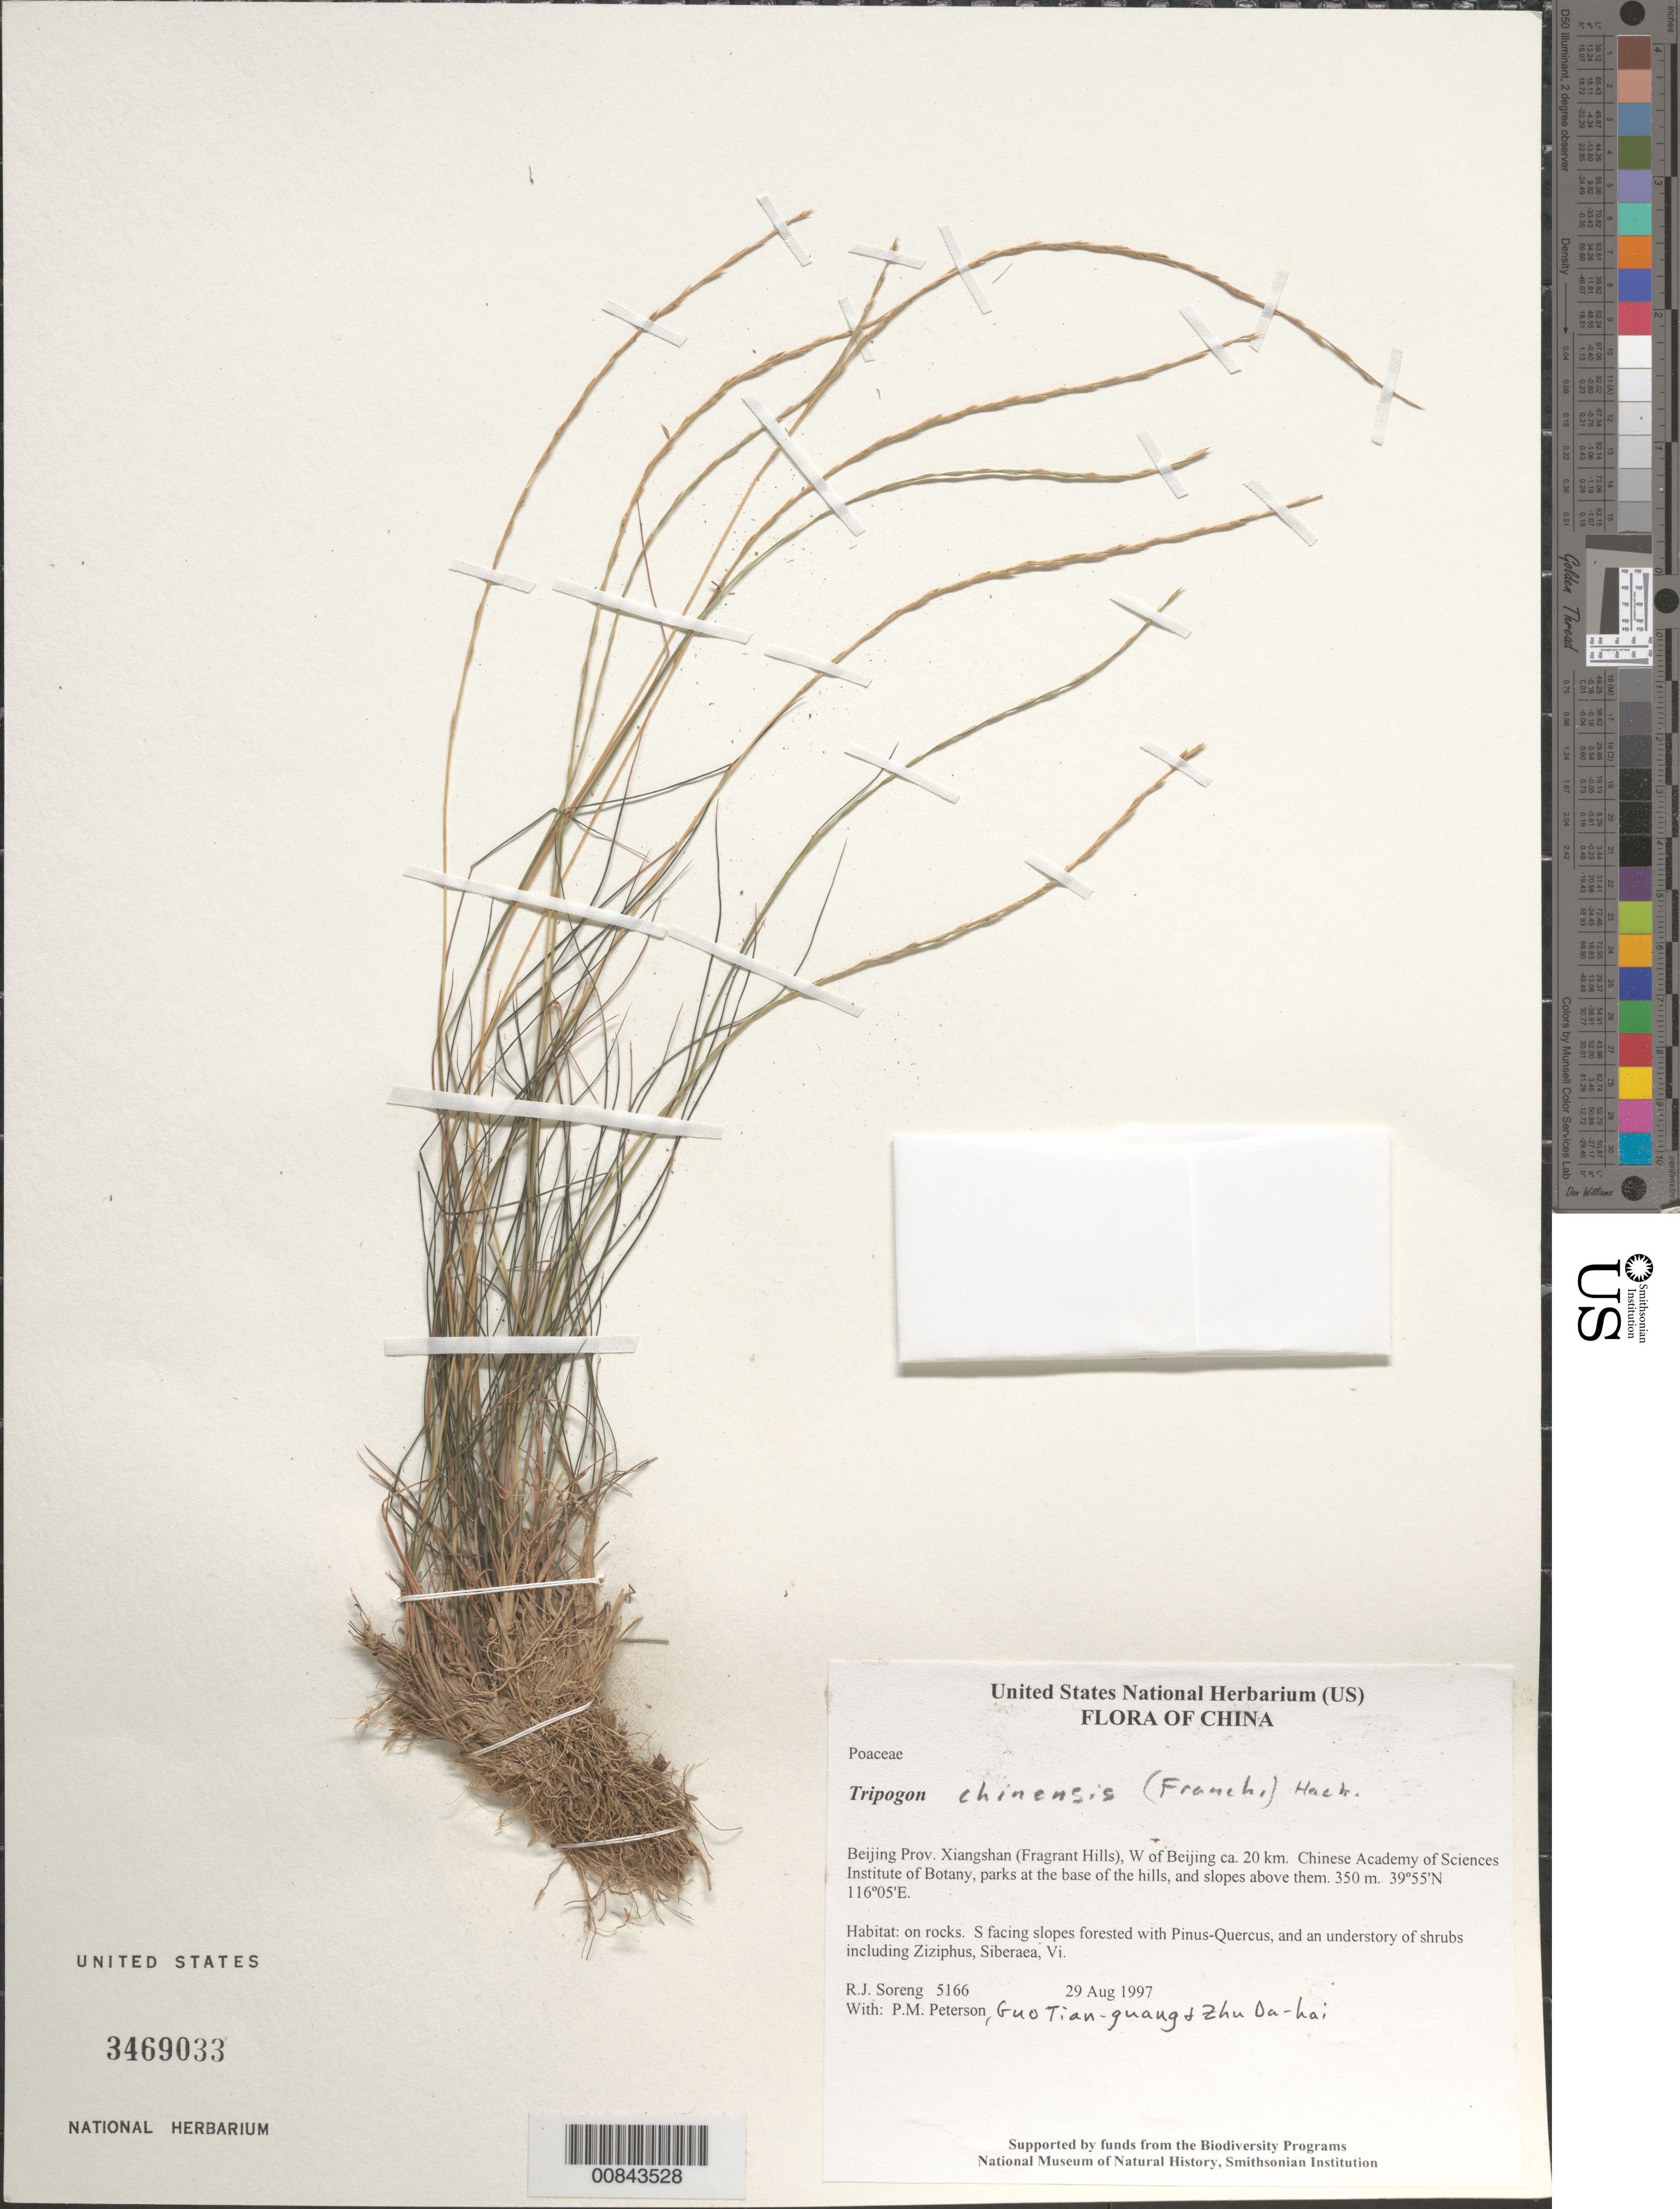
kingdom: Plantae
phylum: Tracheophyta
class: Liliopsida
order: Poales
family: Poaceae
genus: Tripogon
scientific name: Tripogon chinensis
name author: (Franch.) Hack.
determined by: Soreng, Robert J., Research Associate (BOT), Smithsonian Institution - National Museum of Natural History (UNITED STATES)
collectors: R. J. Soreng, P. M. Peterson & Zhu Da-hai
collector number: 5166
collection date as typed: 29 Aug 1997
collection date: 1997-08-29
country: China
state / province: Beijing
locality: Xiangshan (Fragrant Hills), W of Beijing ca. 20 km Chinese Academy of Sciences Institute of Botany, parks at the base of the hills, and slopes above them.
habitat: Habitat: on rocks. S facing slopes forested with Pinus-Quercus, and an understory of shrubs including Ziziphus, Siberaea, Vi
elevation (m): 350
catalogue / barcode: US 3469033